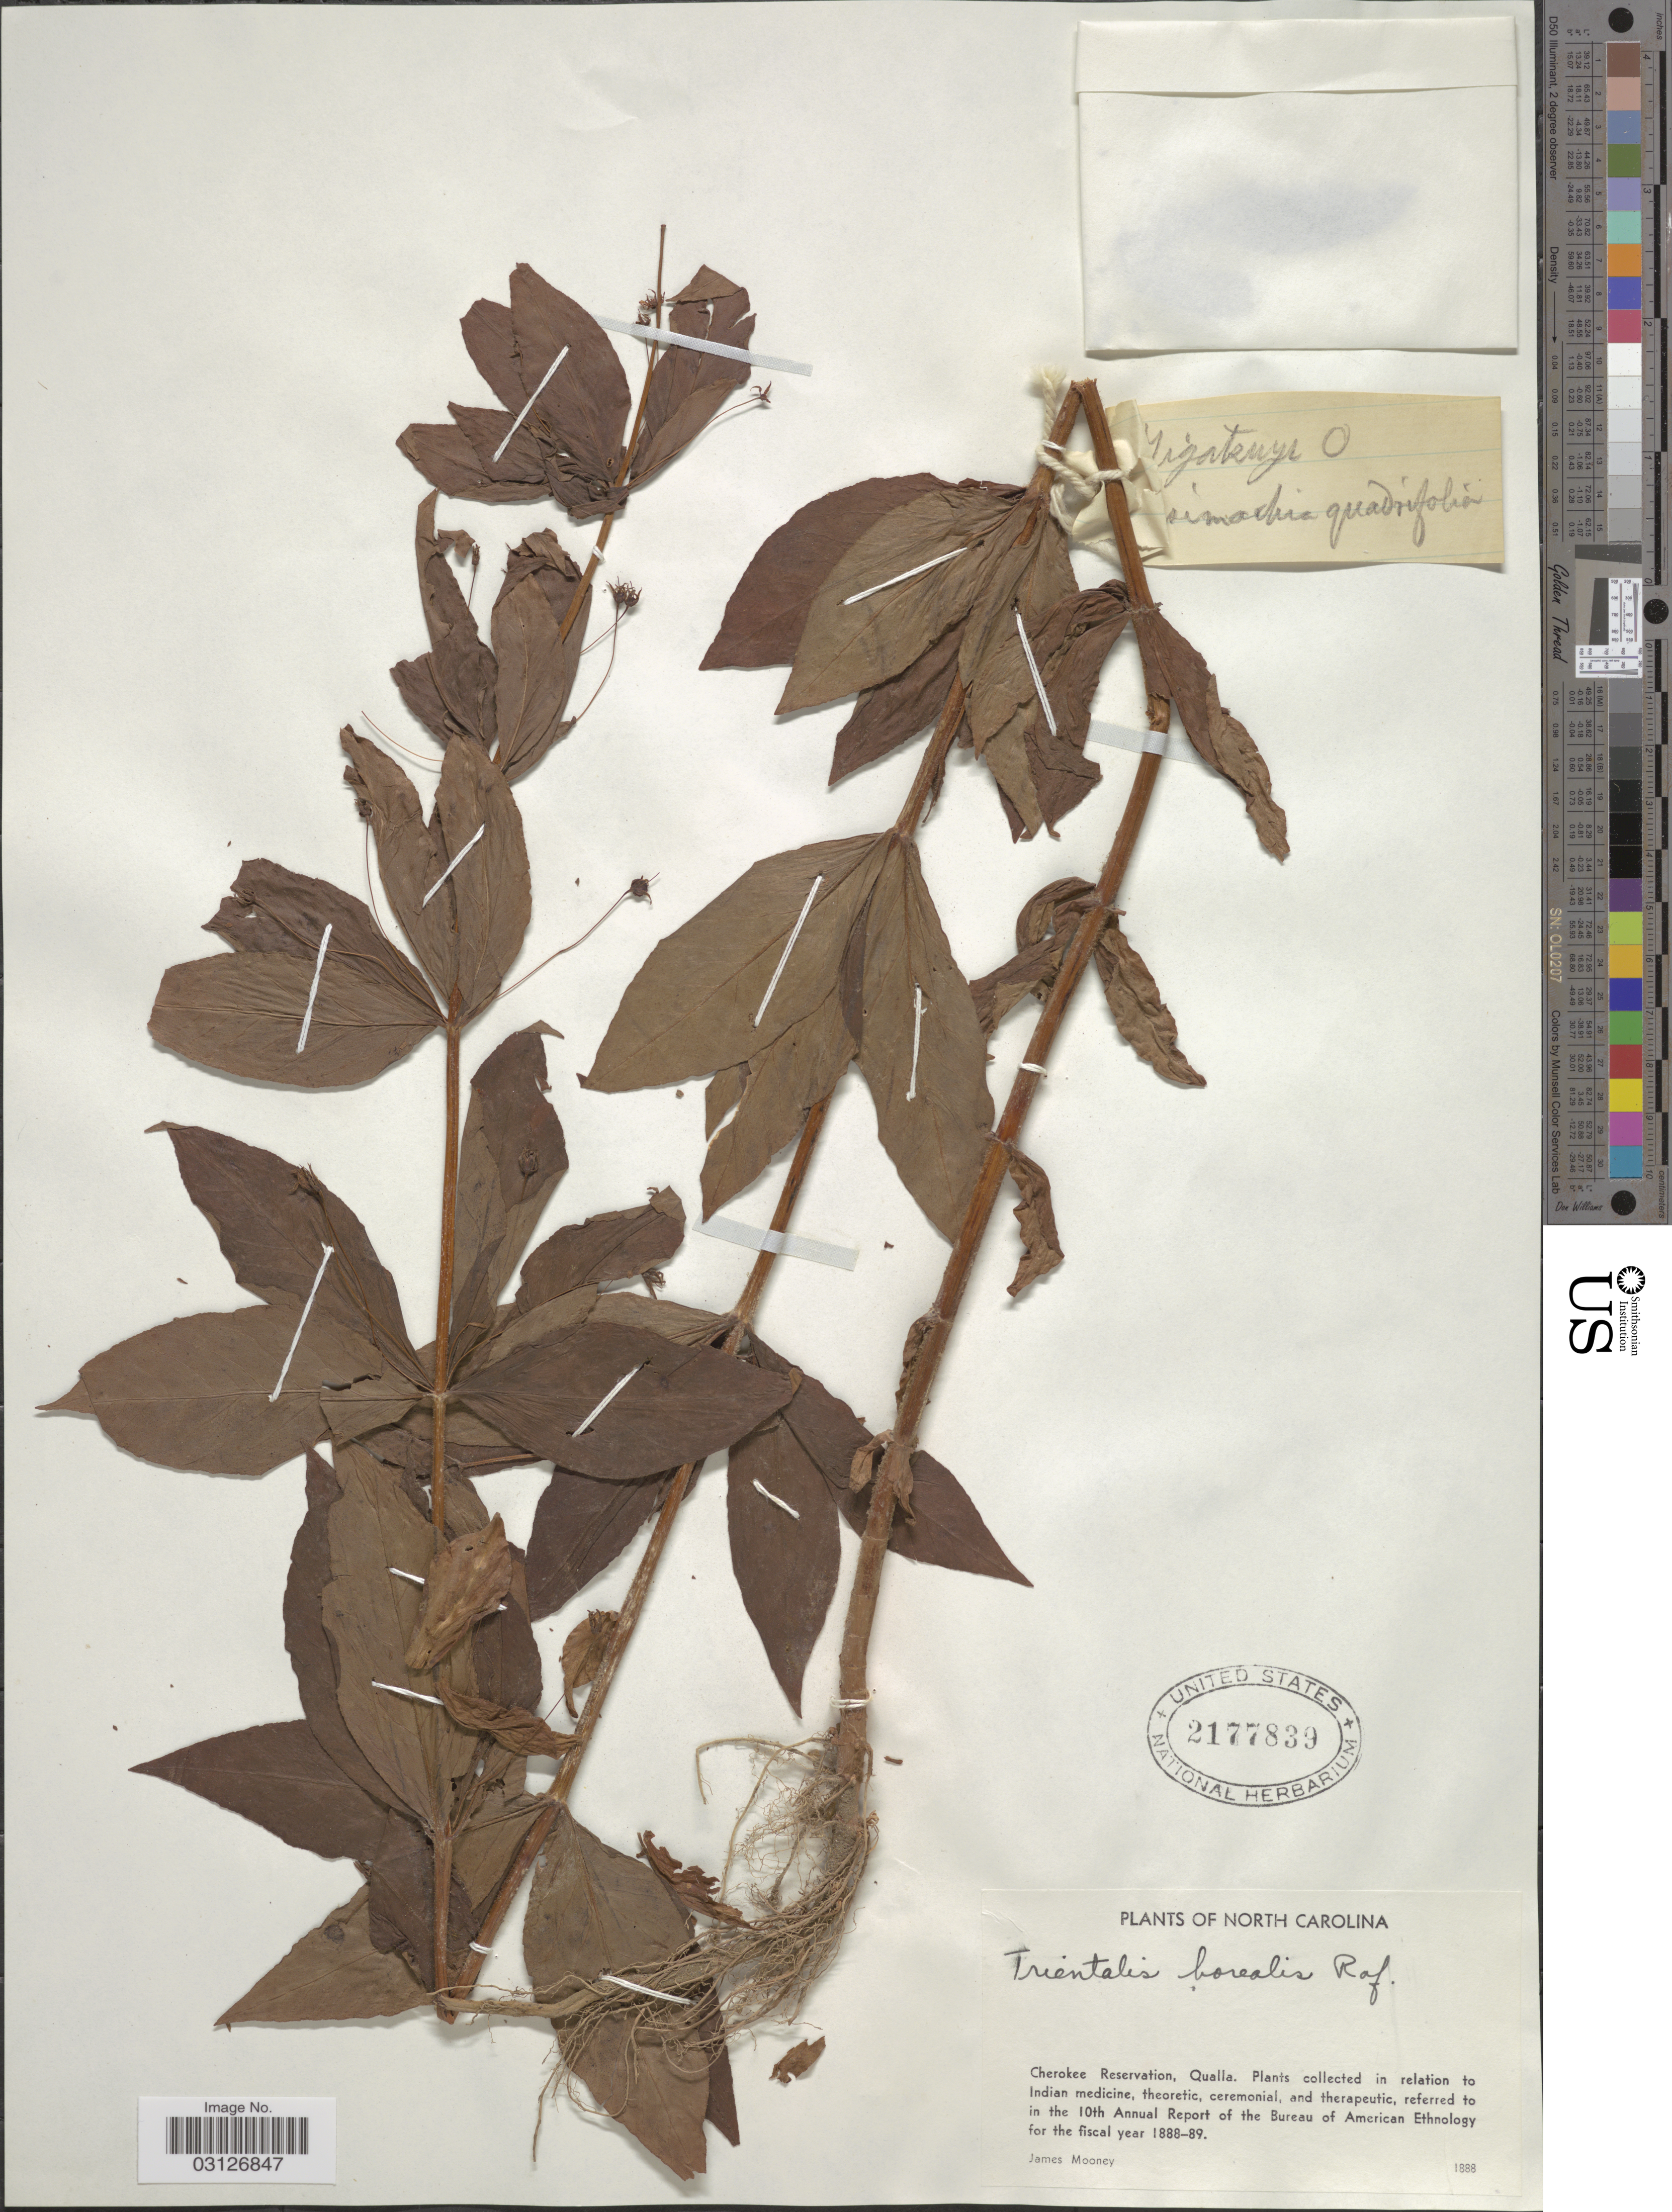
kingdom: Plantae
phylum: Tracheophyta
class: Magnoliopsida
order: Ericales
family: Primulaceae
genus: Trientalis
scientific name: Trientalis borealis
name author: Raf.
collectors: J. Mooney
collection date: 1888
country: United States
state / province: North Carolina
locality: Cherokee Reservation, Qualla.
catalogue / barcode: US 2177839